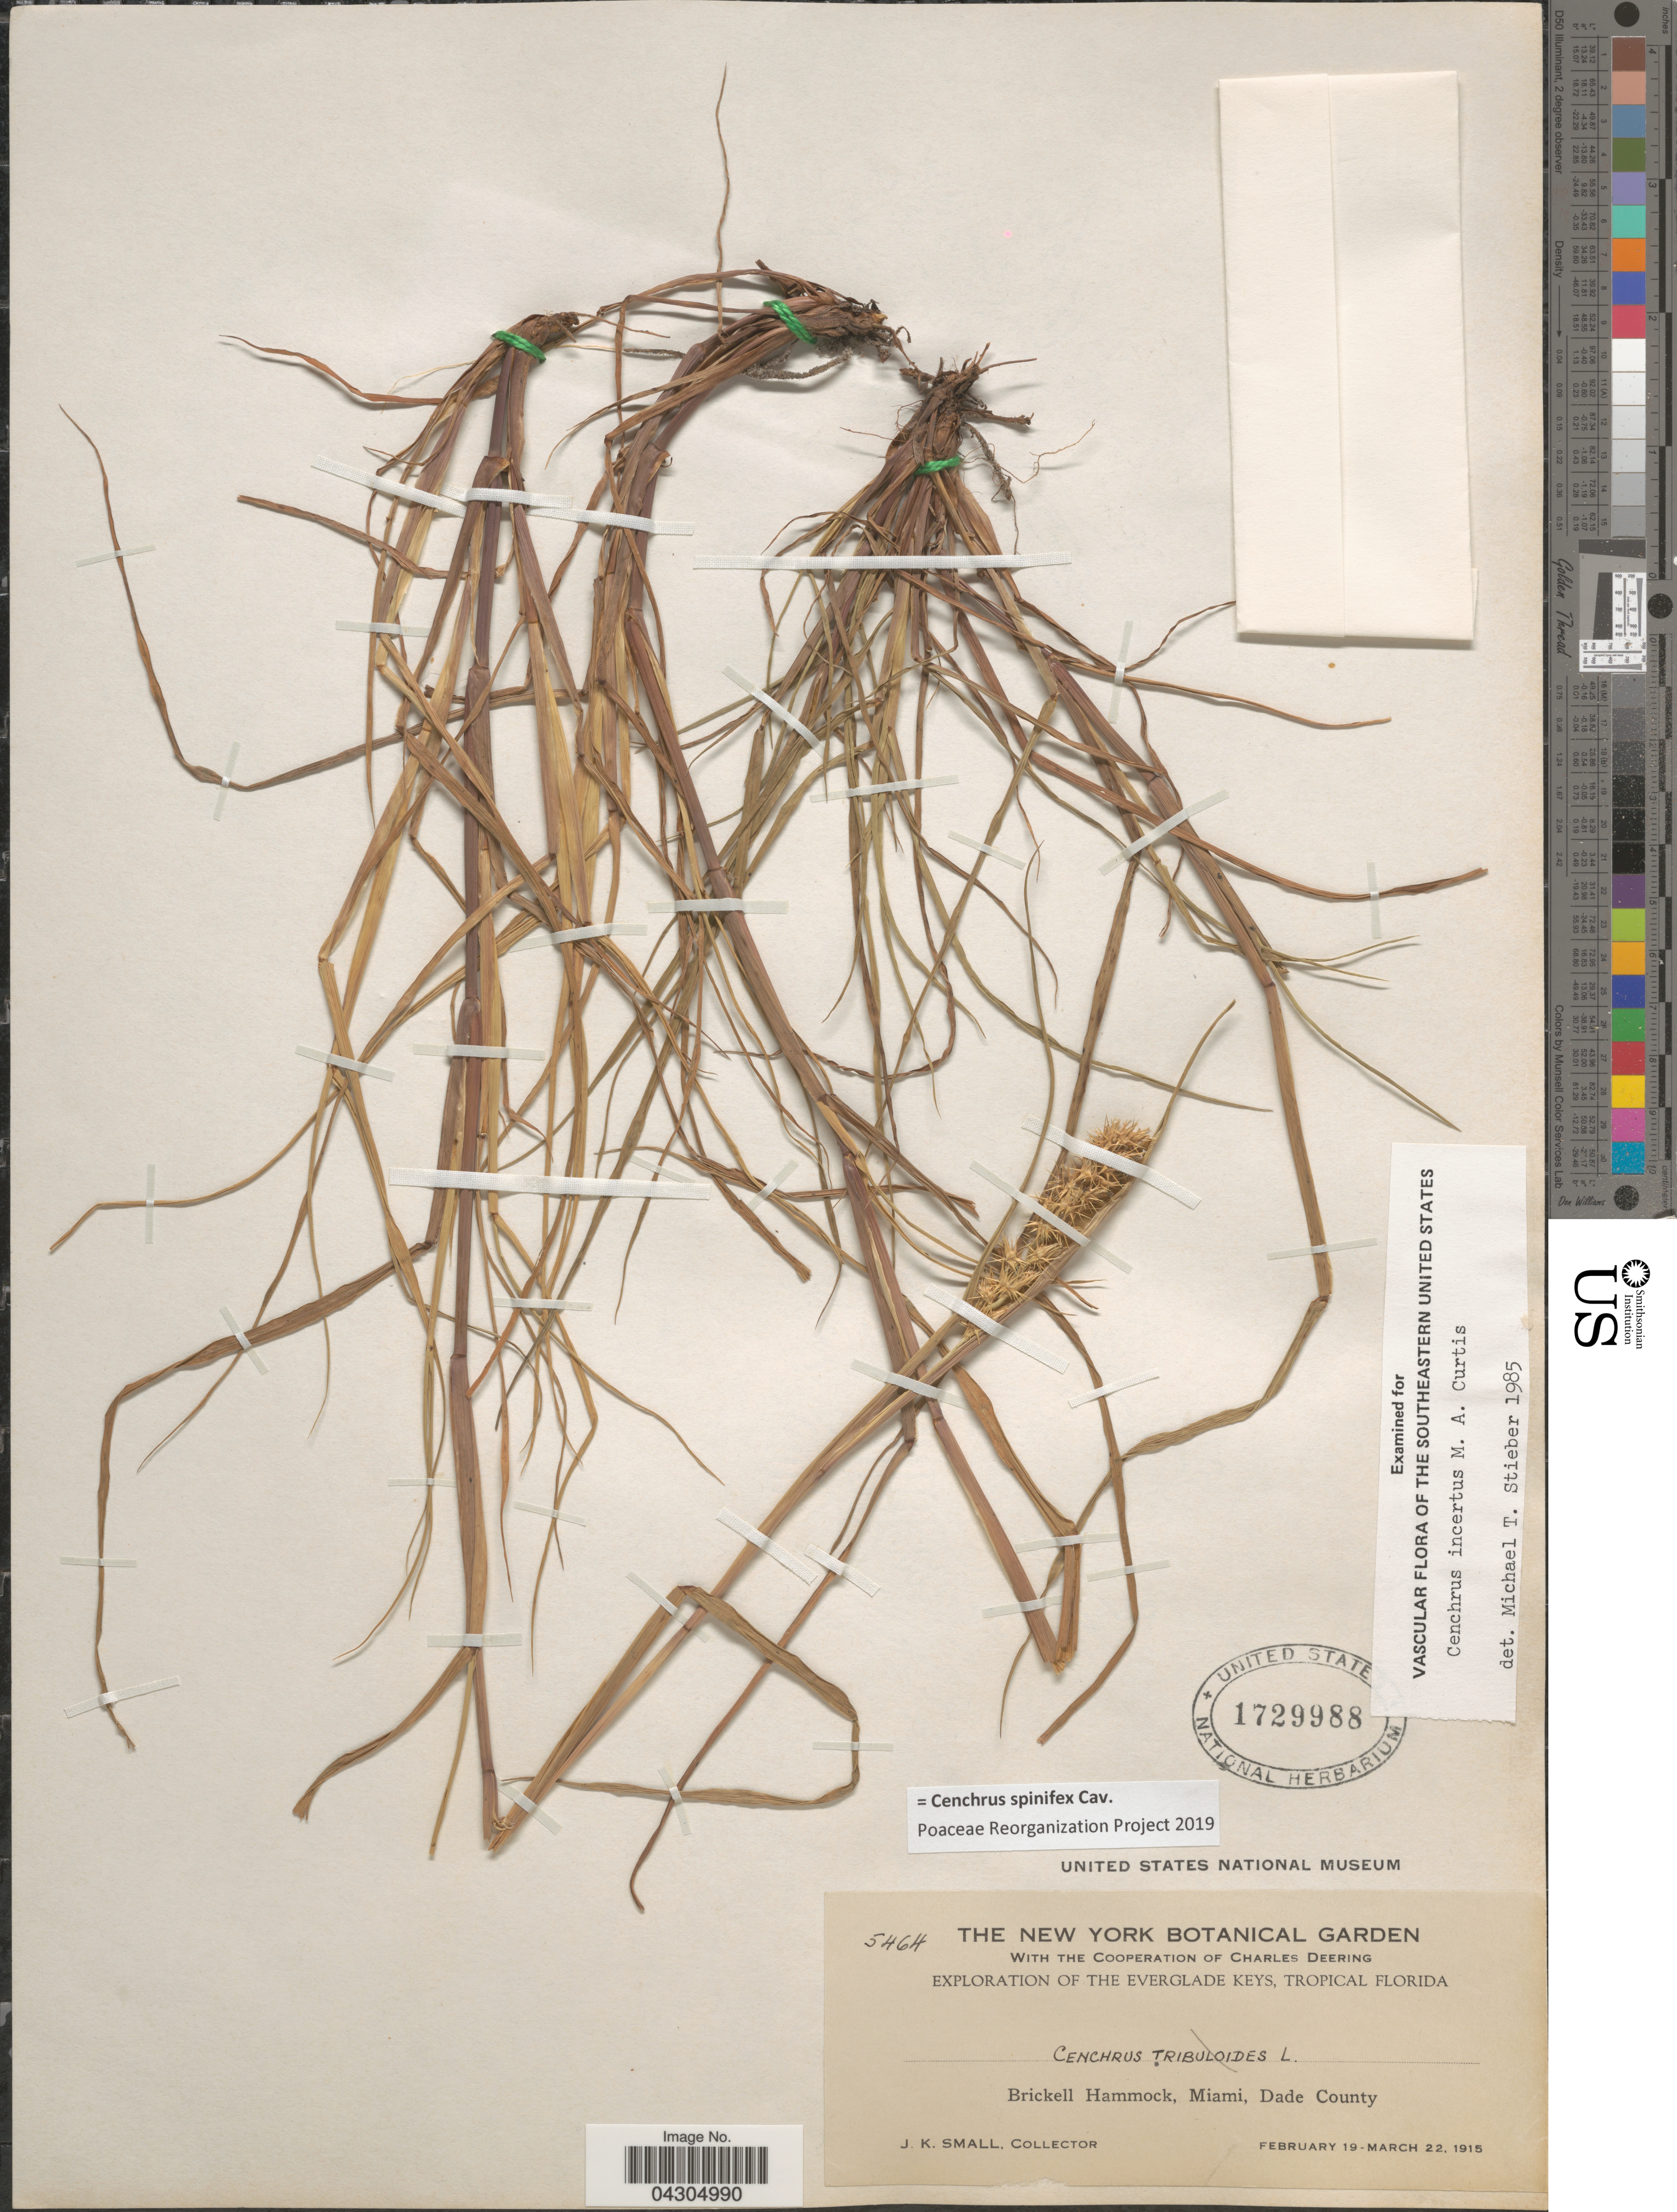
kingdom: Plantae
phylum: Tracheophyta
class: Liliopsida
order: Poales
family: Poaceae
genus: Cenchrus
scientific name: Cenchrus spinifex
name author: Cav.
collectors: J. K. Small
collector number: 5464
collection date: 1915-02-19/1915-03-22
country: United States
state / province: Florida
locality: Exploration of the Everglade Keys, Tropical Florida. Brickell Hammock, Miami, Dade County.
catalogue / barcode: US 1729988